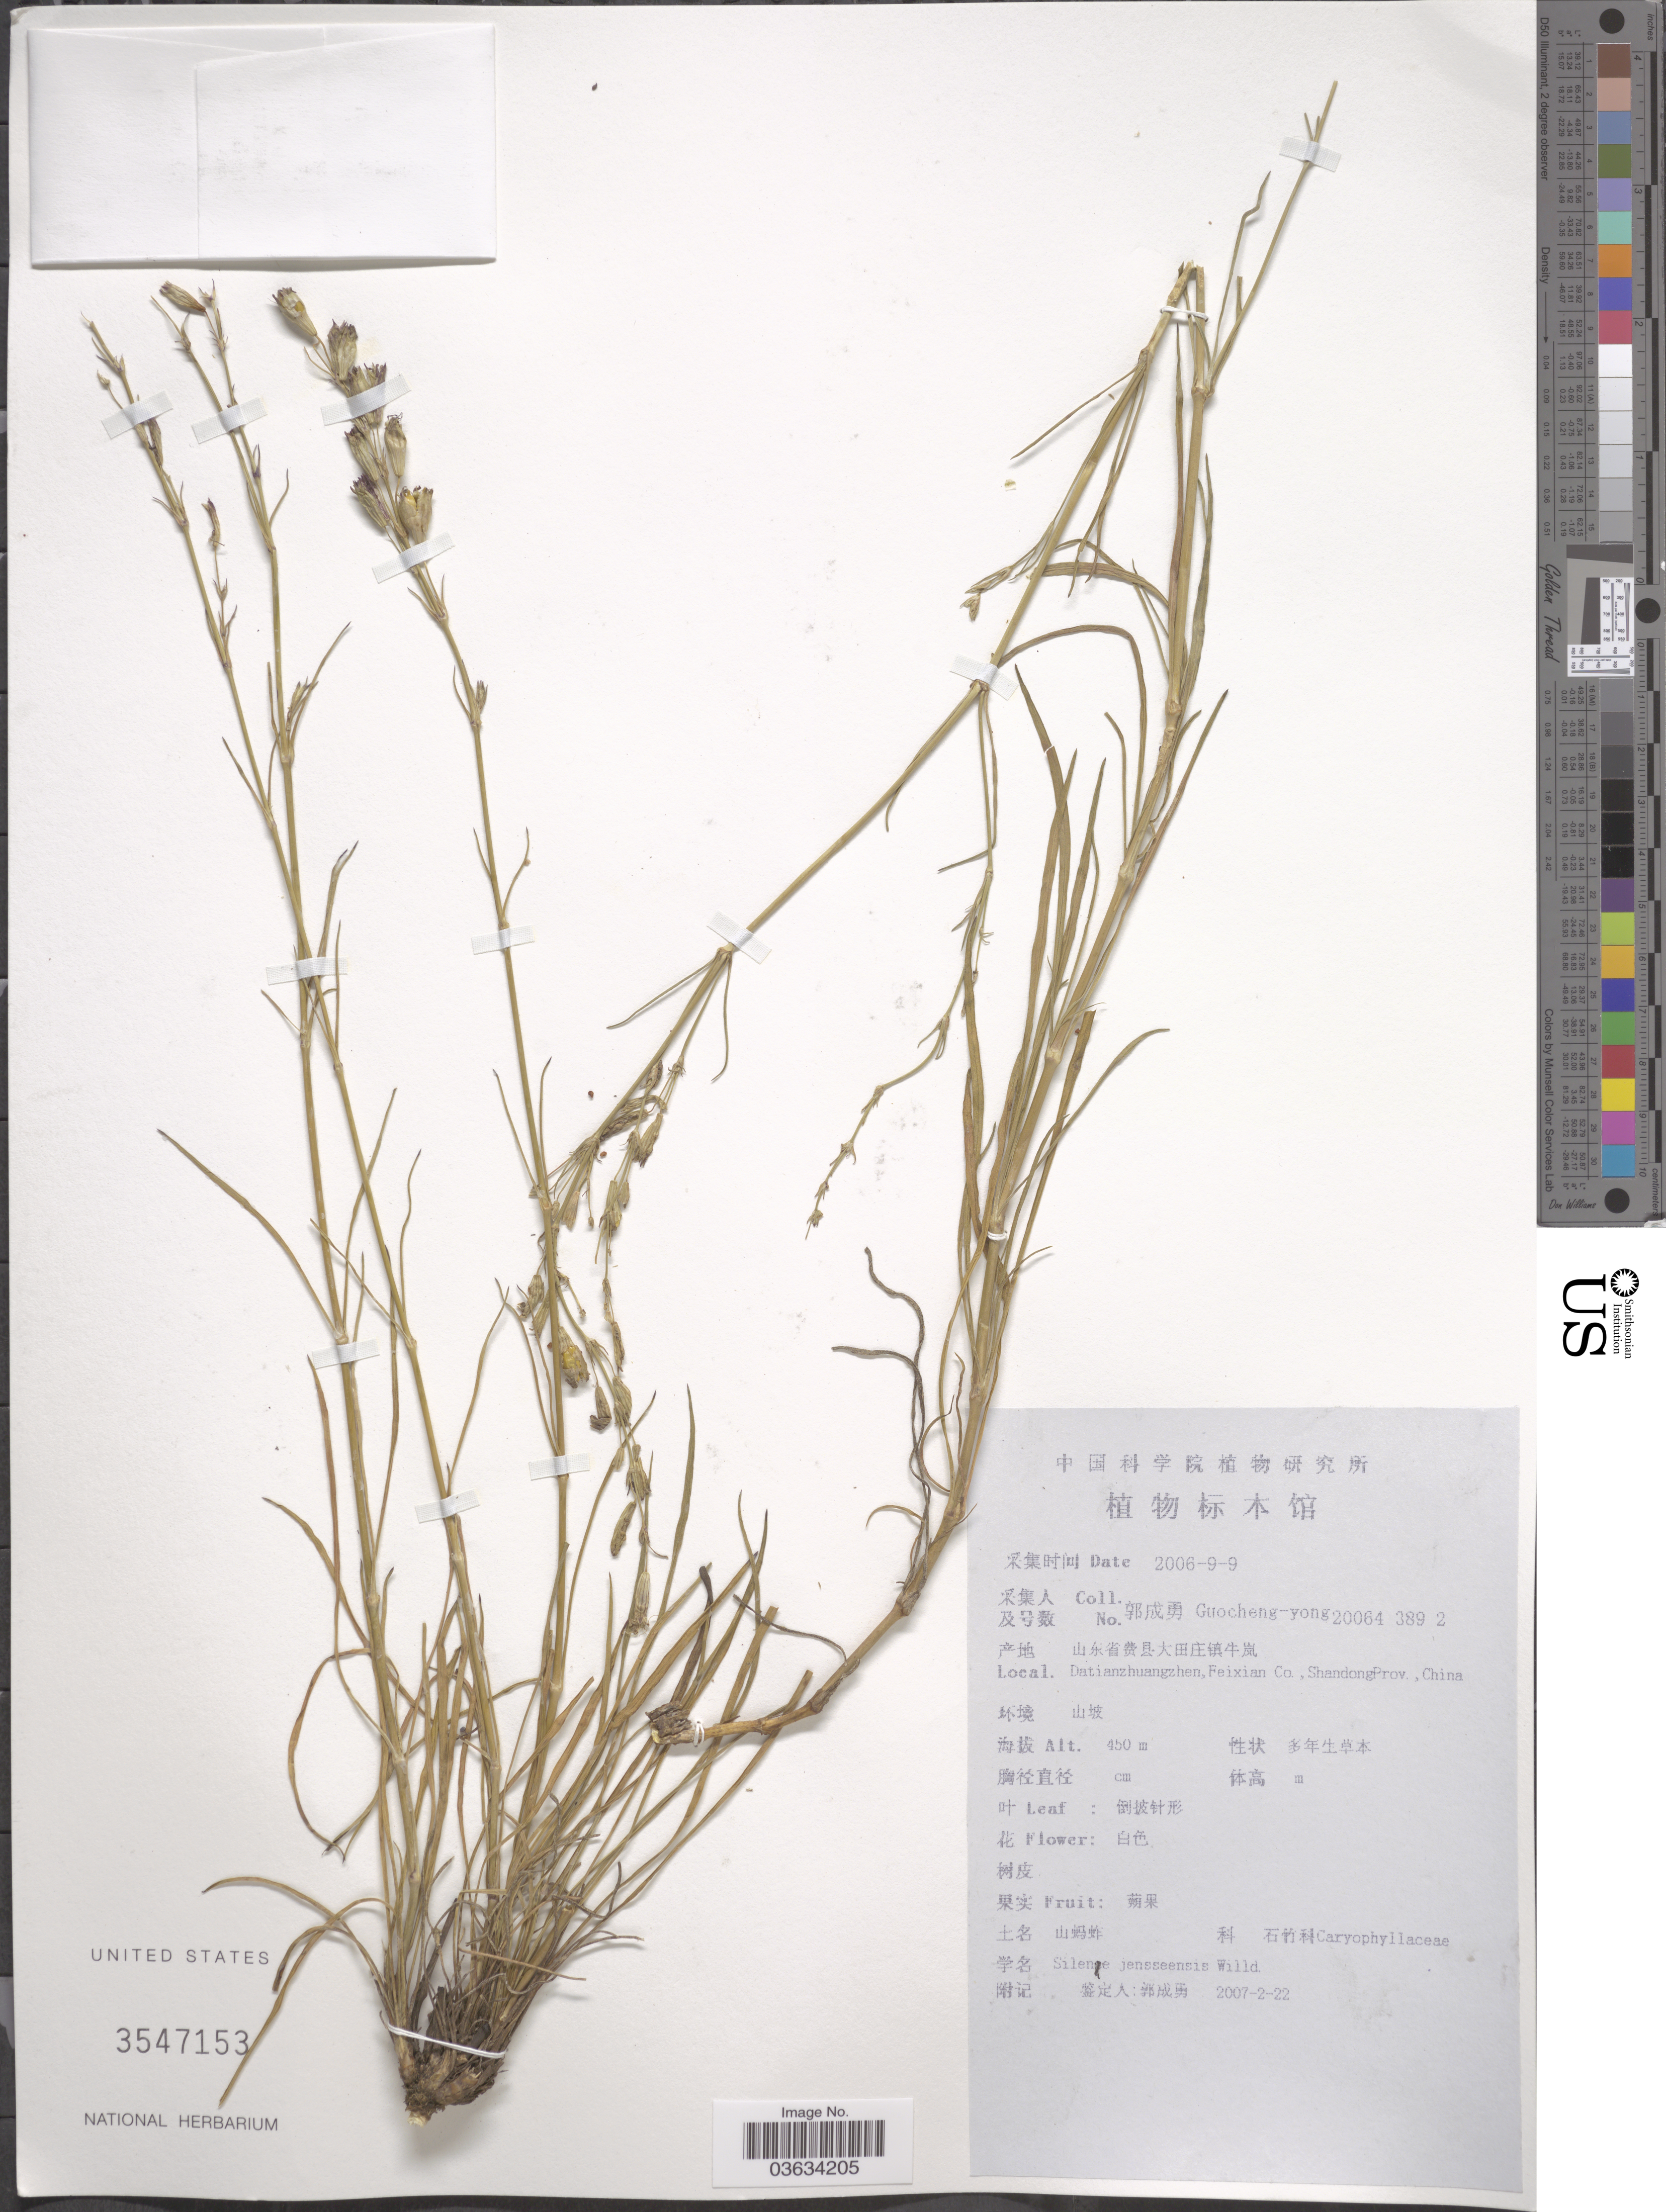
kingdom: Plantae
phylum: Tracheophyta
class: Magnoliopsida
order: Caryophyllales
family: Caryophyllaceae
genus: Silene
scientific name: Silene jenisseensis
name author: Willd.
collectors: Guo cheng-yong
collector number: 20064 389 2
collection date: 2006-09-09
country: China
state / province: Shandong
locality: Datianzhuangzhen, Feixian Co.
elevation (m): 450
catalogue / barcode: US 3547153